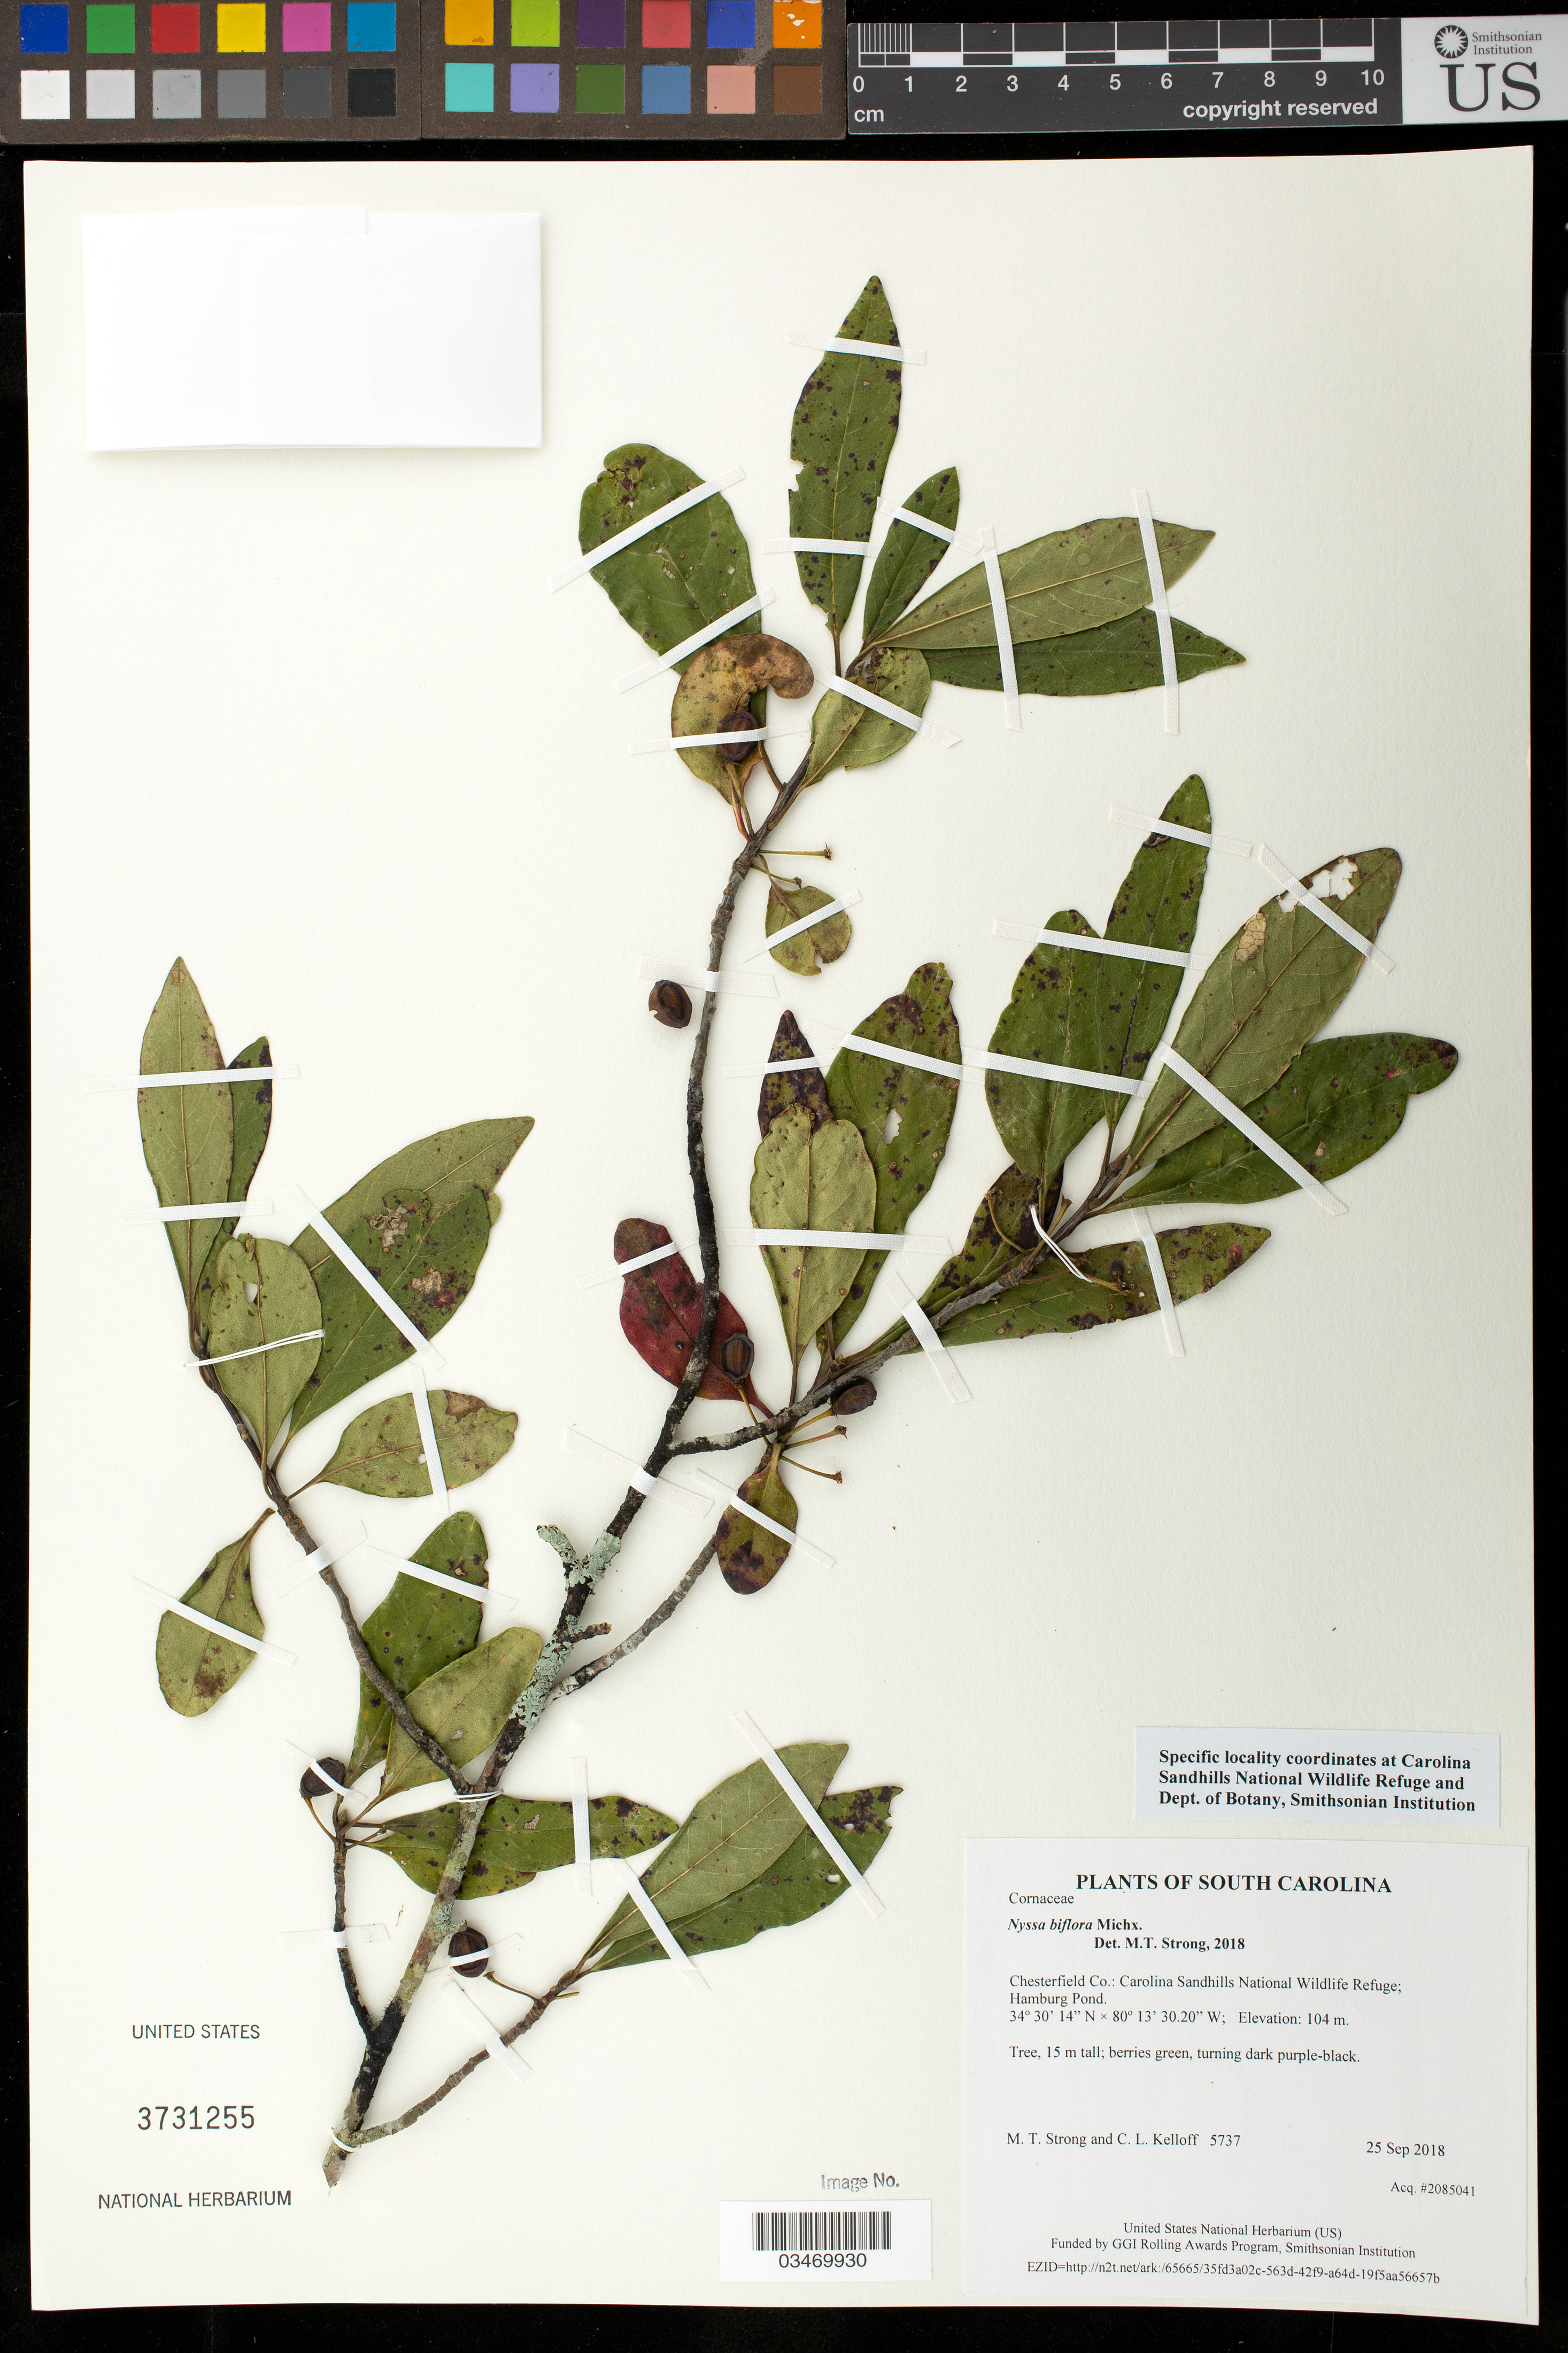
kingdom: Plantae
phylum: Tracheophyta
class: Magnoliopsida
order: Cornales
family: Nyssaceae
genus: Nyssa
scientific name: Nyssa biflora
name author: Walter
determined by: Strong, M. T., (US), Smithsonian Institution - National Museum of Natural History (UNITED STATES)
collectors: M. T. Strong & C. L. Kelloff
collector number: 5737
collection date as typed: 25 Sep 2018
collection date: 2018-09-25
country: United States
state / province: South Carolina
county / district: Chesterfield Co.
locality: Carolina Sandhills National Wildlife Refuge; Hamburg Pond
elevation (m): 104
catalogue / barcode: US 3731255